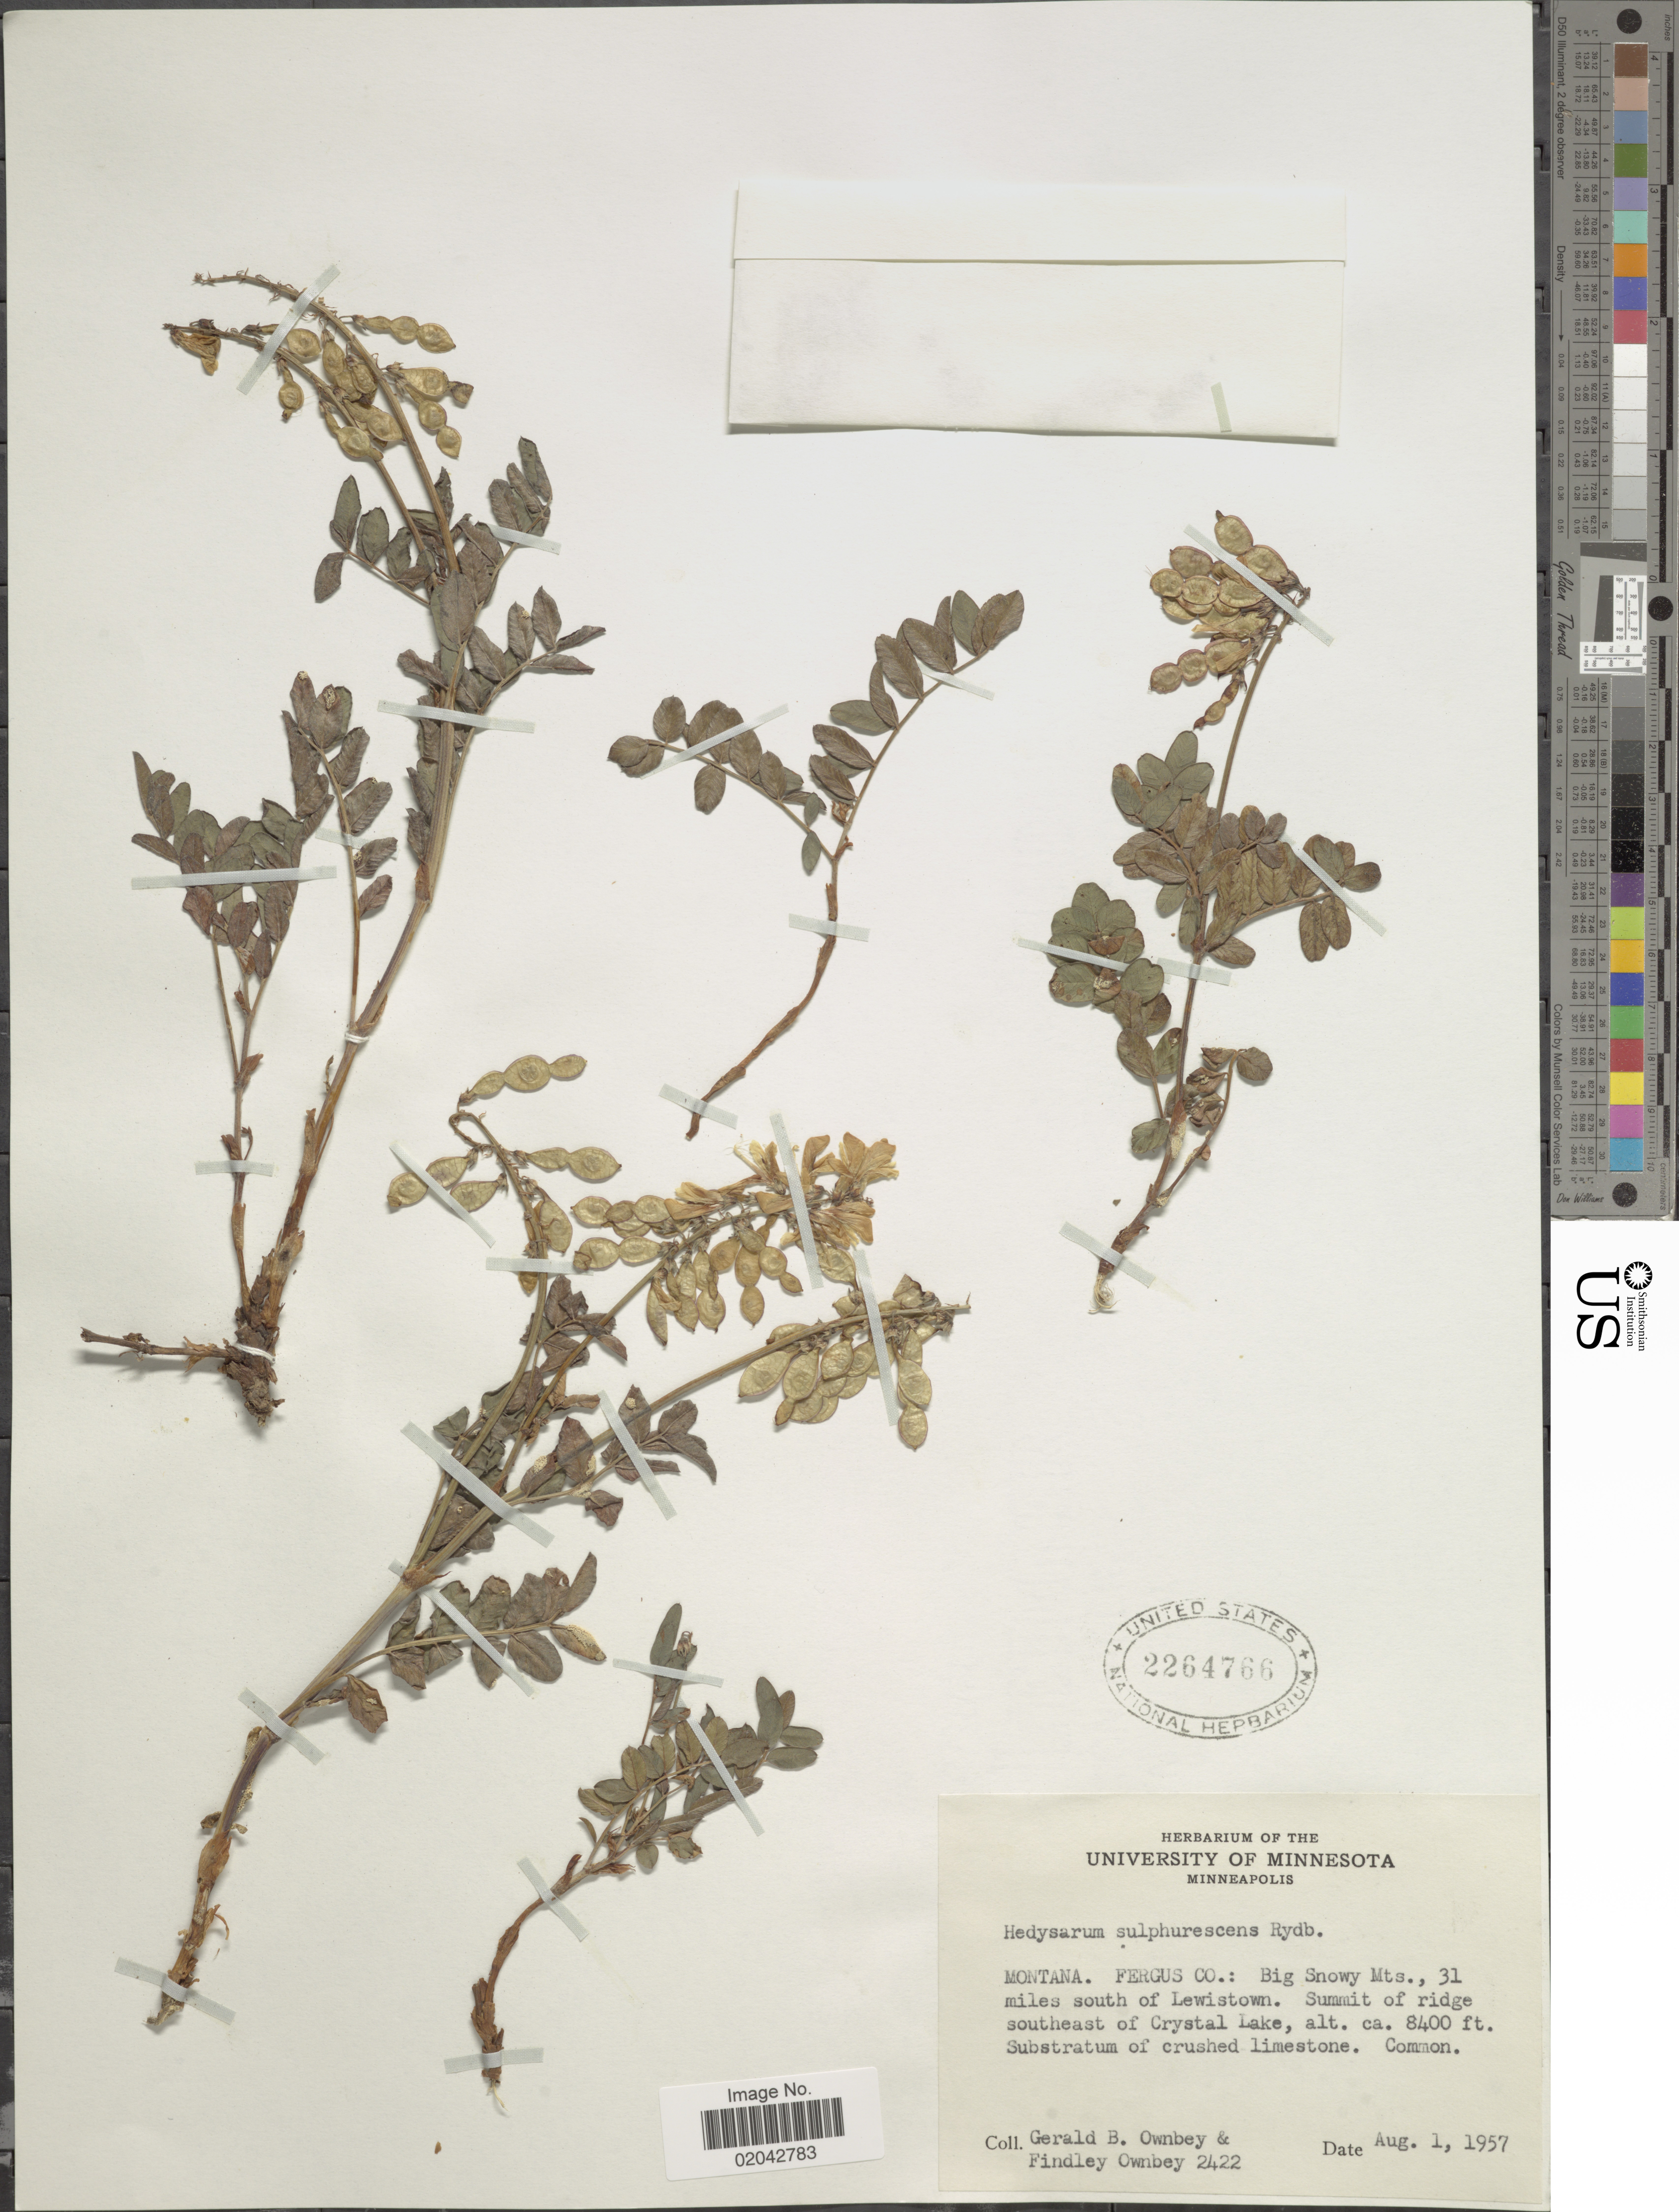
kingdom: Plantae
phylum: Tracheophyta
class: Magnoliopsida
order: Fabales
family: Fabaceae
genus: Hedysarum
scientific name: Hedysarum sulphurescens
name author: Rydb.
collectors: G. B. Ownbey & F. Ownbey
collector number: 2422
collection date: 1957-08-01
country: United States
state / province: Montana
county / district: Fergus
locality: Big Snowy Mts., 31 miles S of Lewistown, summid of ridge SE of Crystal Lake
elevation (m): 2560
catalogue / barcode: US 2264766